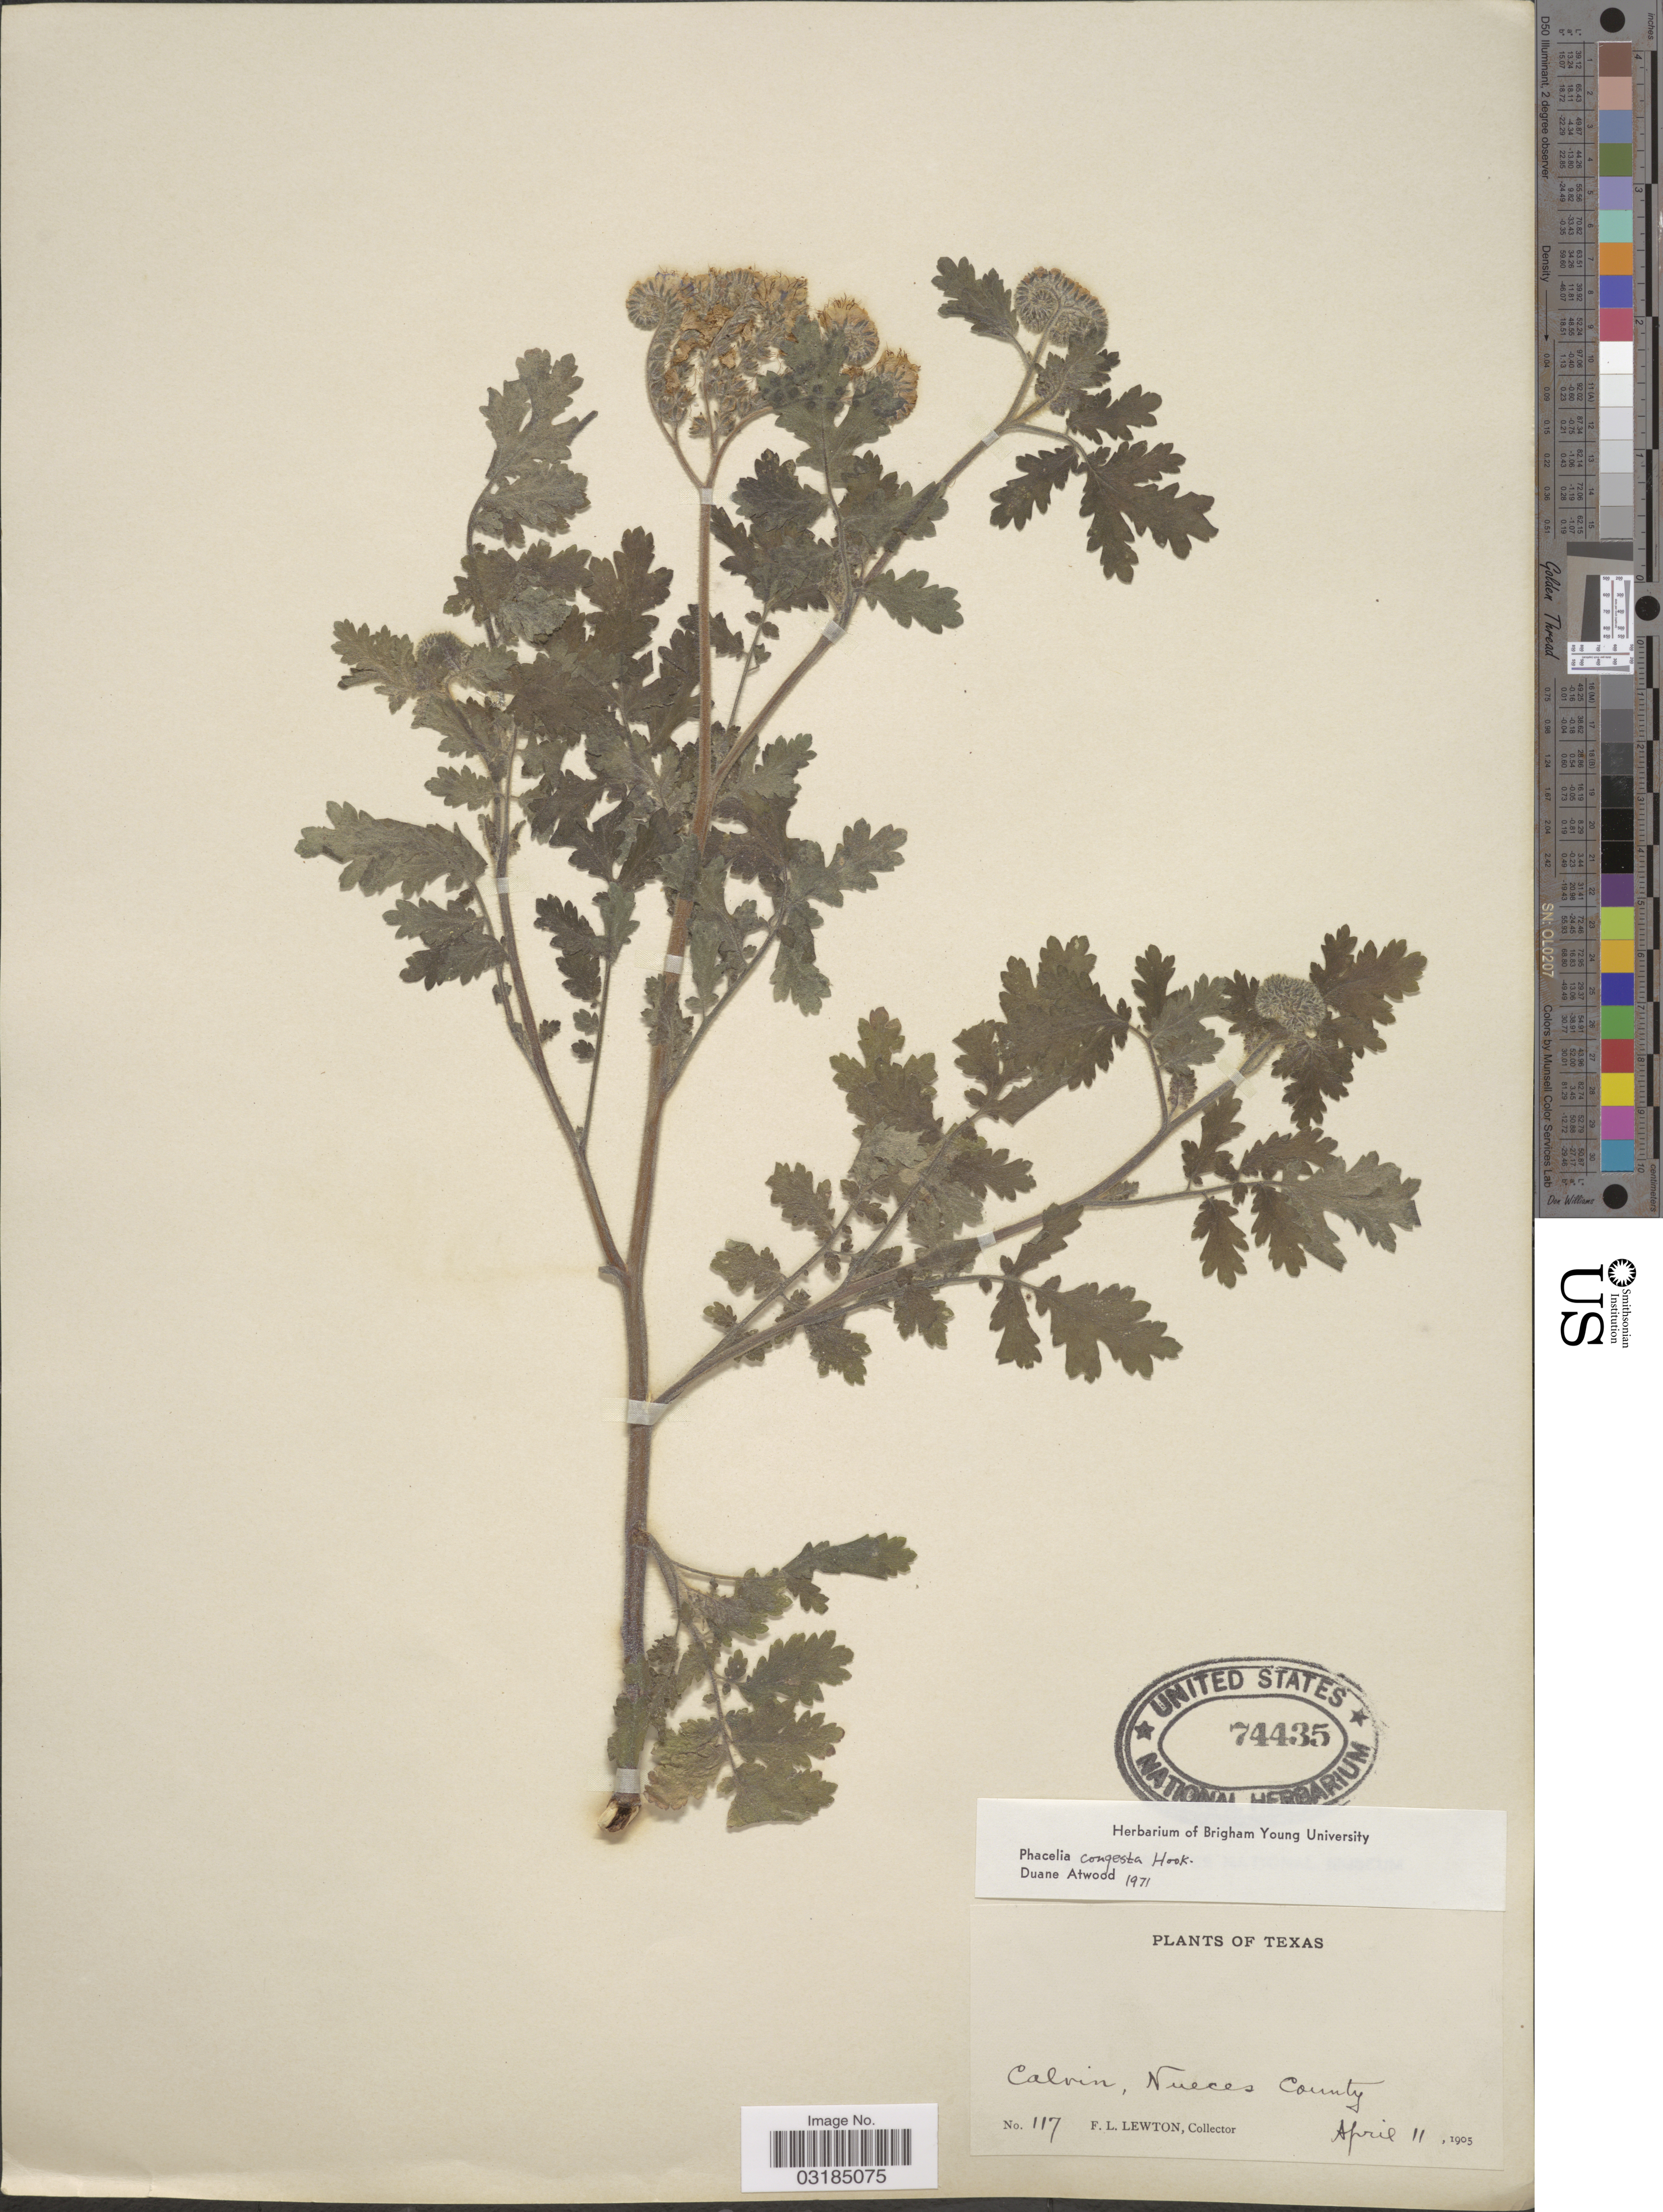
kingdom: Plantae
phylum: Tracheophyta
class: Magnoliopsida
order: Boraginales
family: Hydrophyllaceae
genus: Phacelia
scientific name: Phacelia congesta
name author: Hook.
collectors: F. L. Lewton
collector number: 117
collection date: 1905-04-11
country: United States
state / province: Texas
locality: Calvin, Nueces County.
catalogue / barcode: US 74435